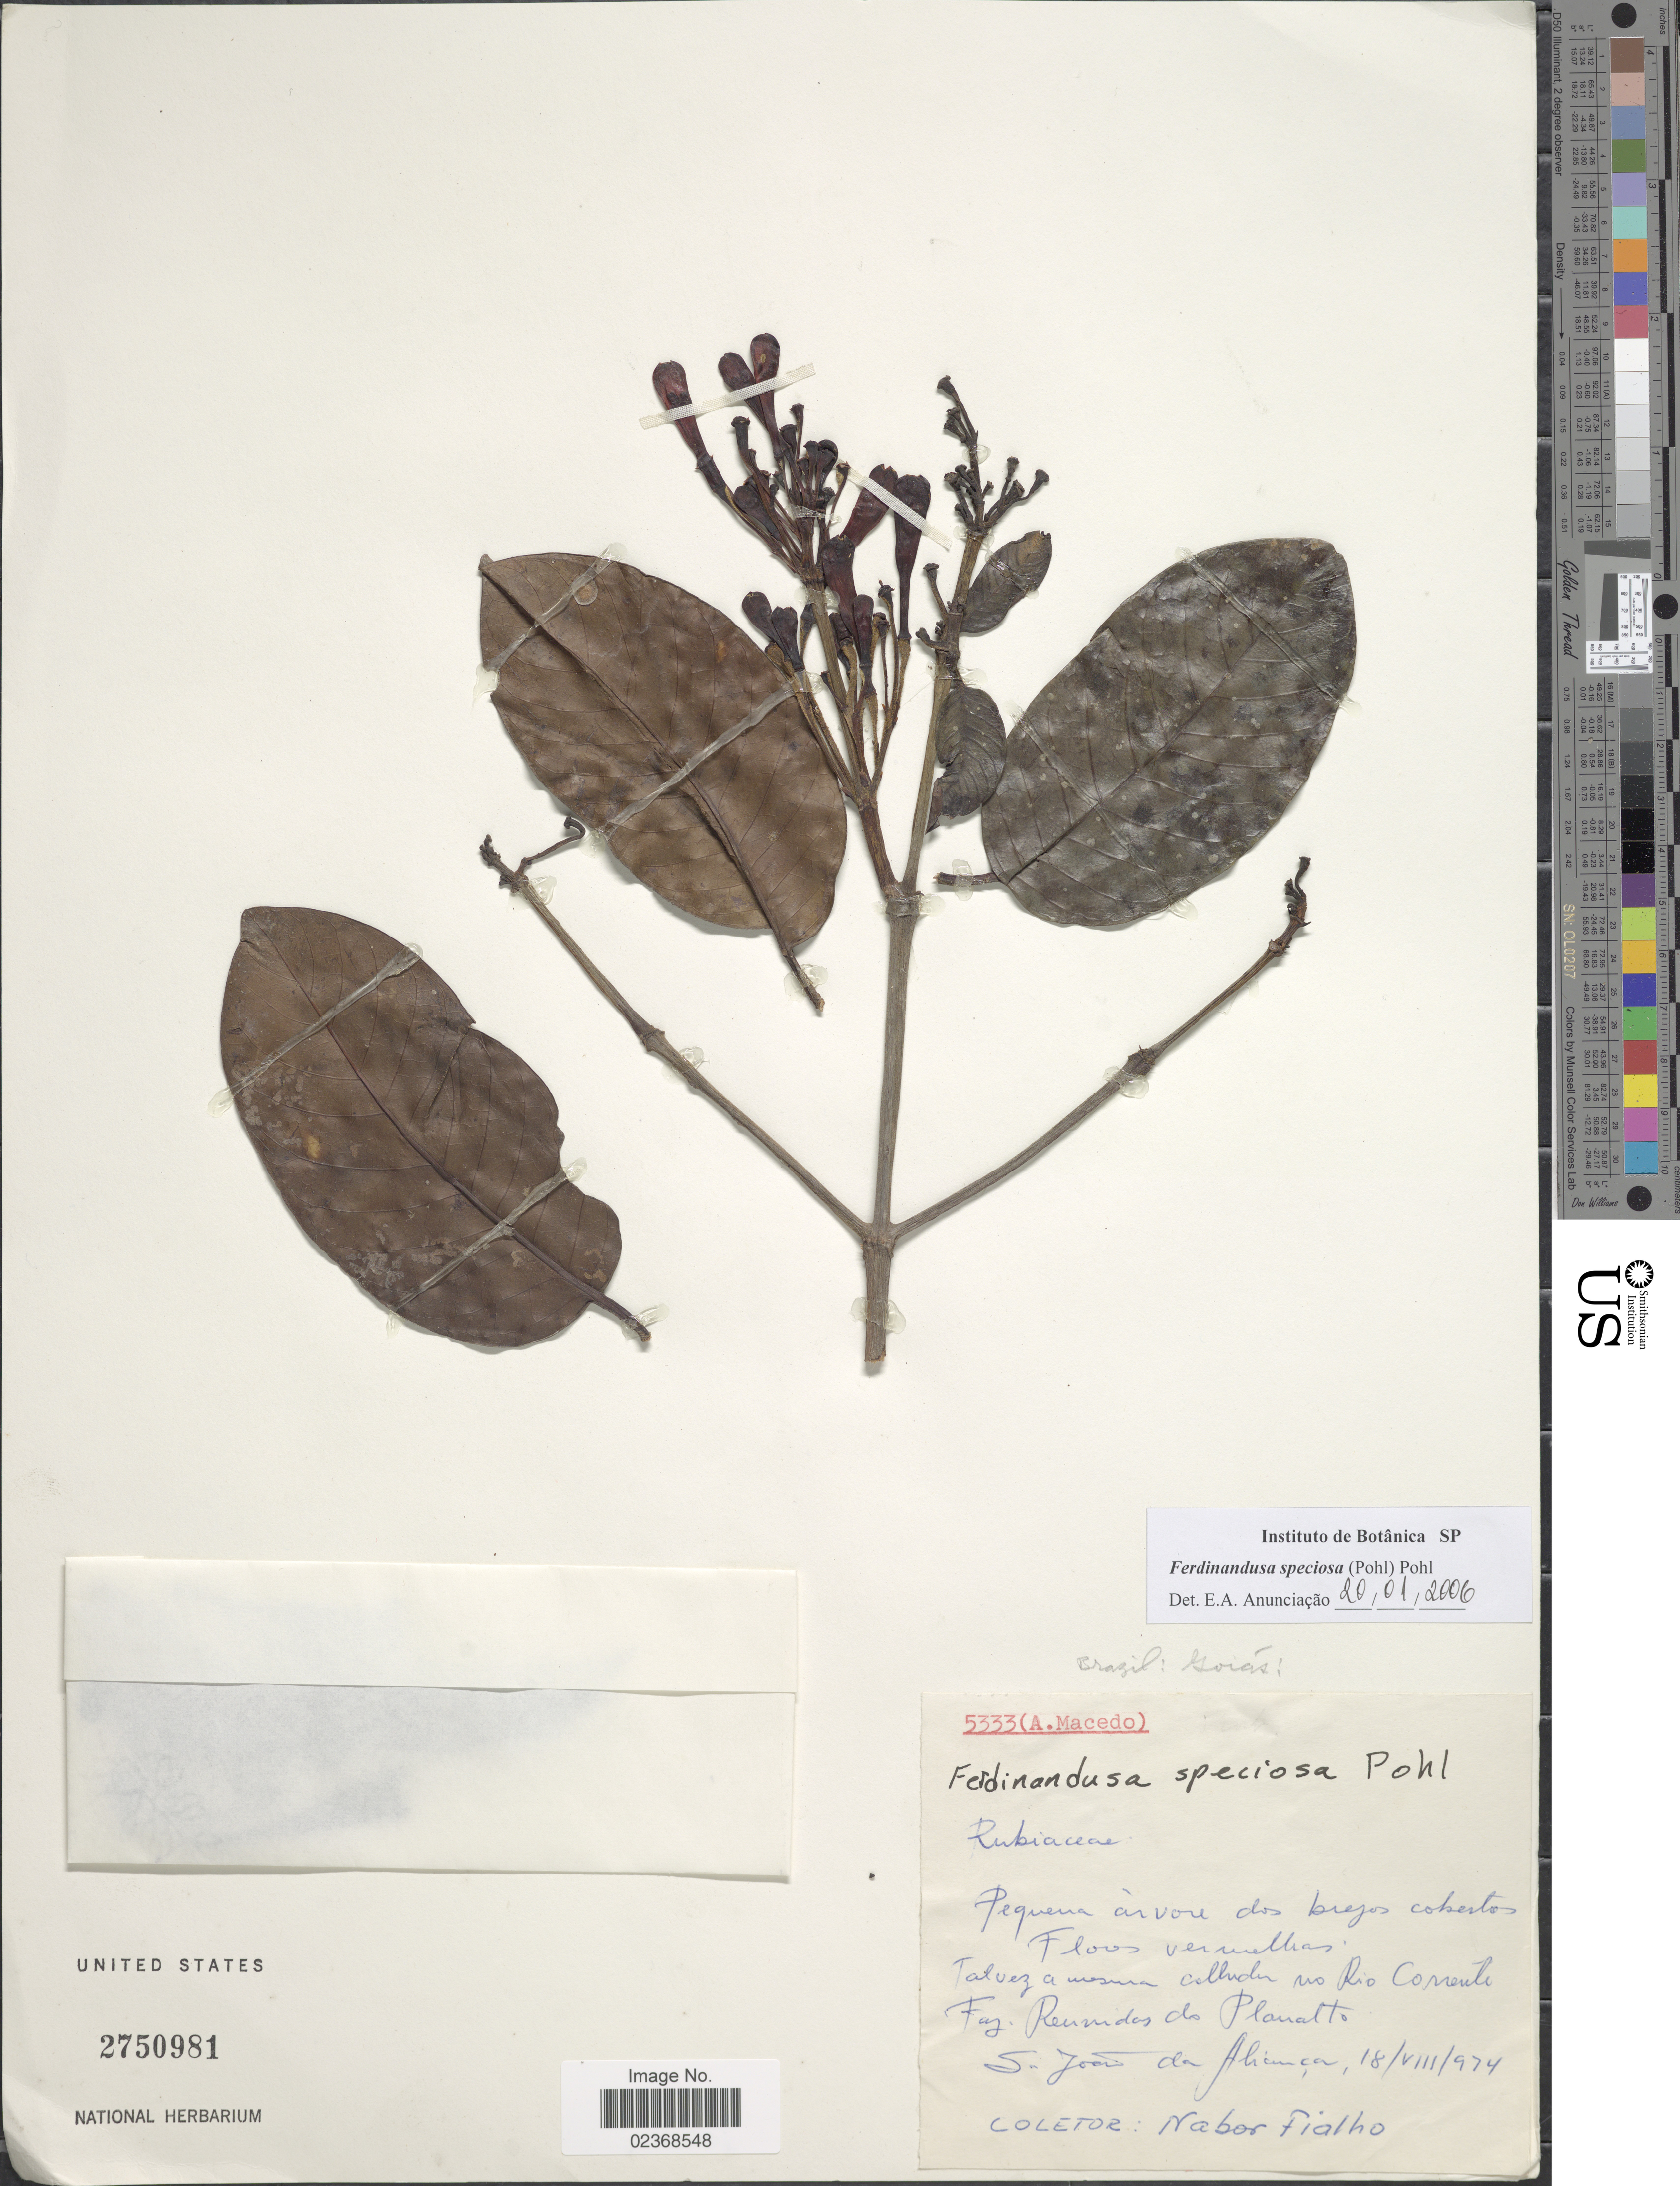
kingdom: Plantae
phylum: Tracheophyta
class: Magnoliopsida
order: Gentianales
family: Rubiaceae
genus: Ferdinandusa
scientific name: Ferdinandusa speciosa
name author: (Pohl) Pohl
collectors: N. Fialho & A. Macedo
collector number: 5333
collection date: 1974-08-18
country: Brazil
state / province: Goiás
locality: Rio Corrente, Faz(end)a Reunidas do Planalto – São João do Aliança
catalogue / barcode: US 2750981